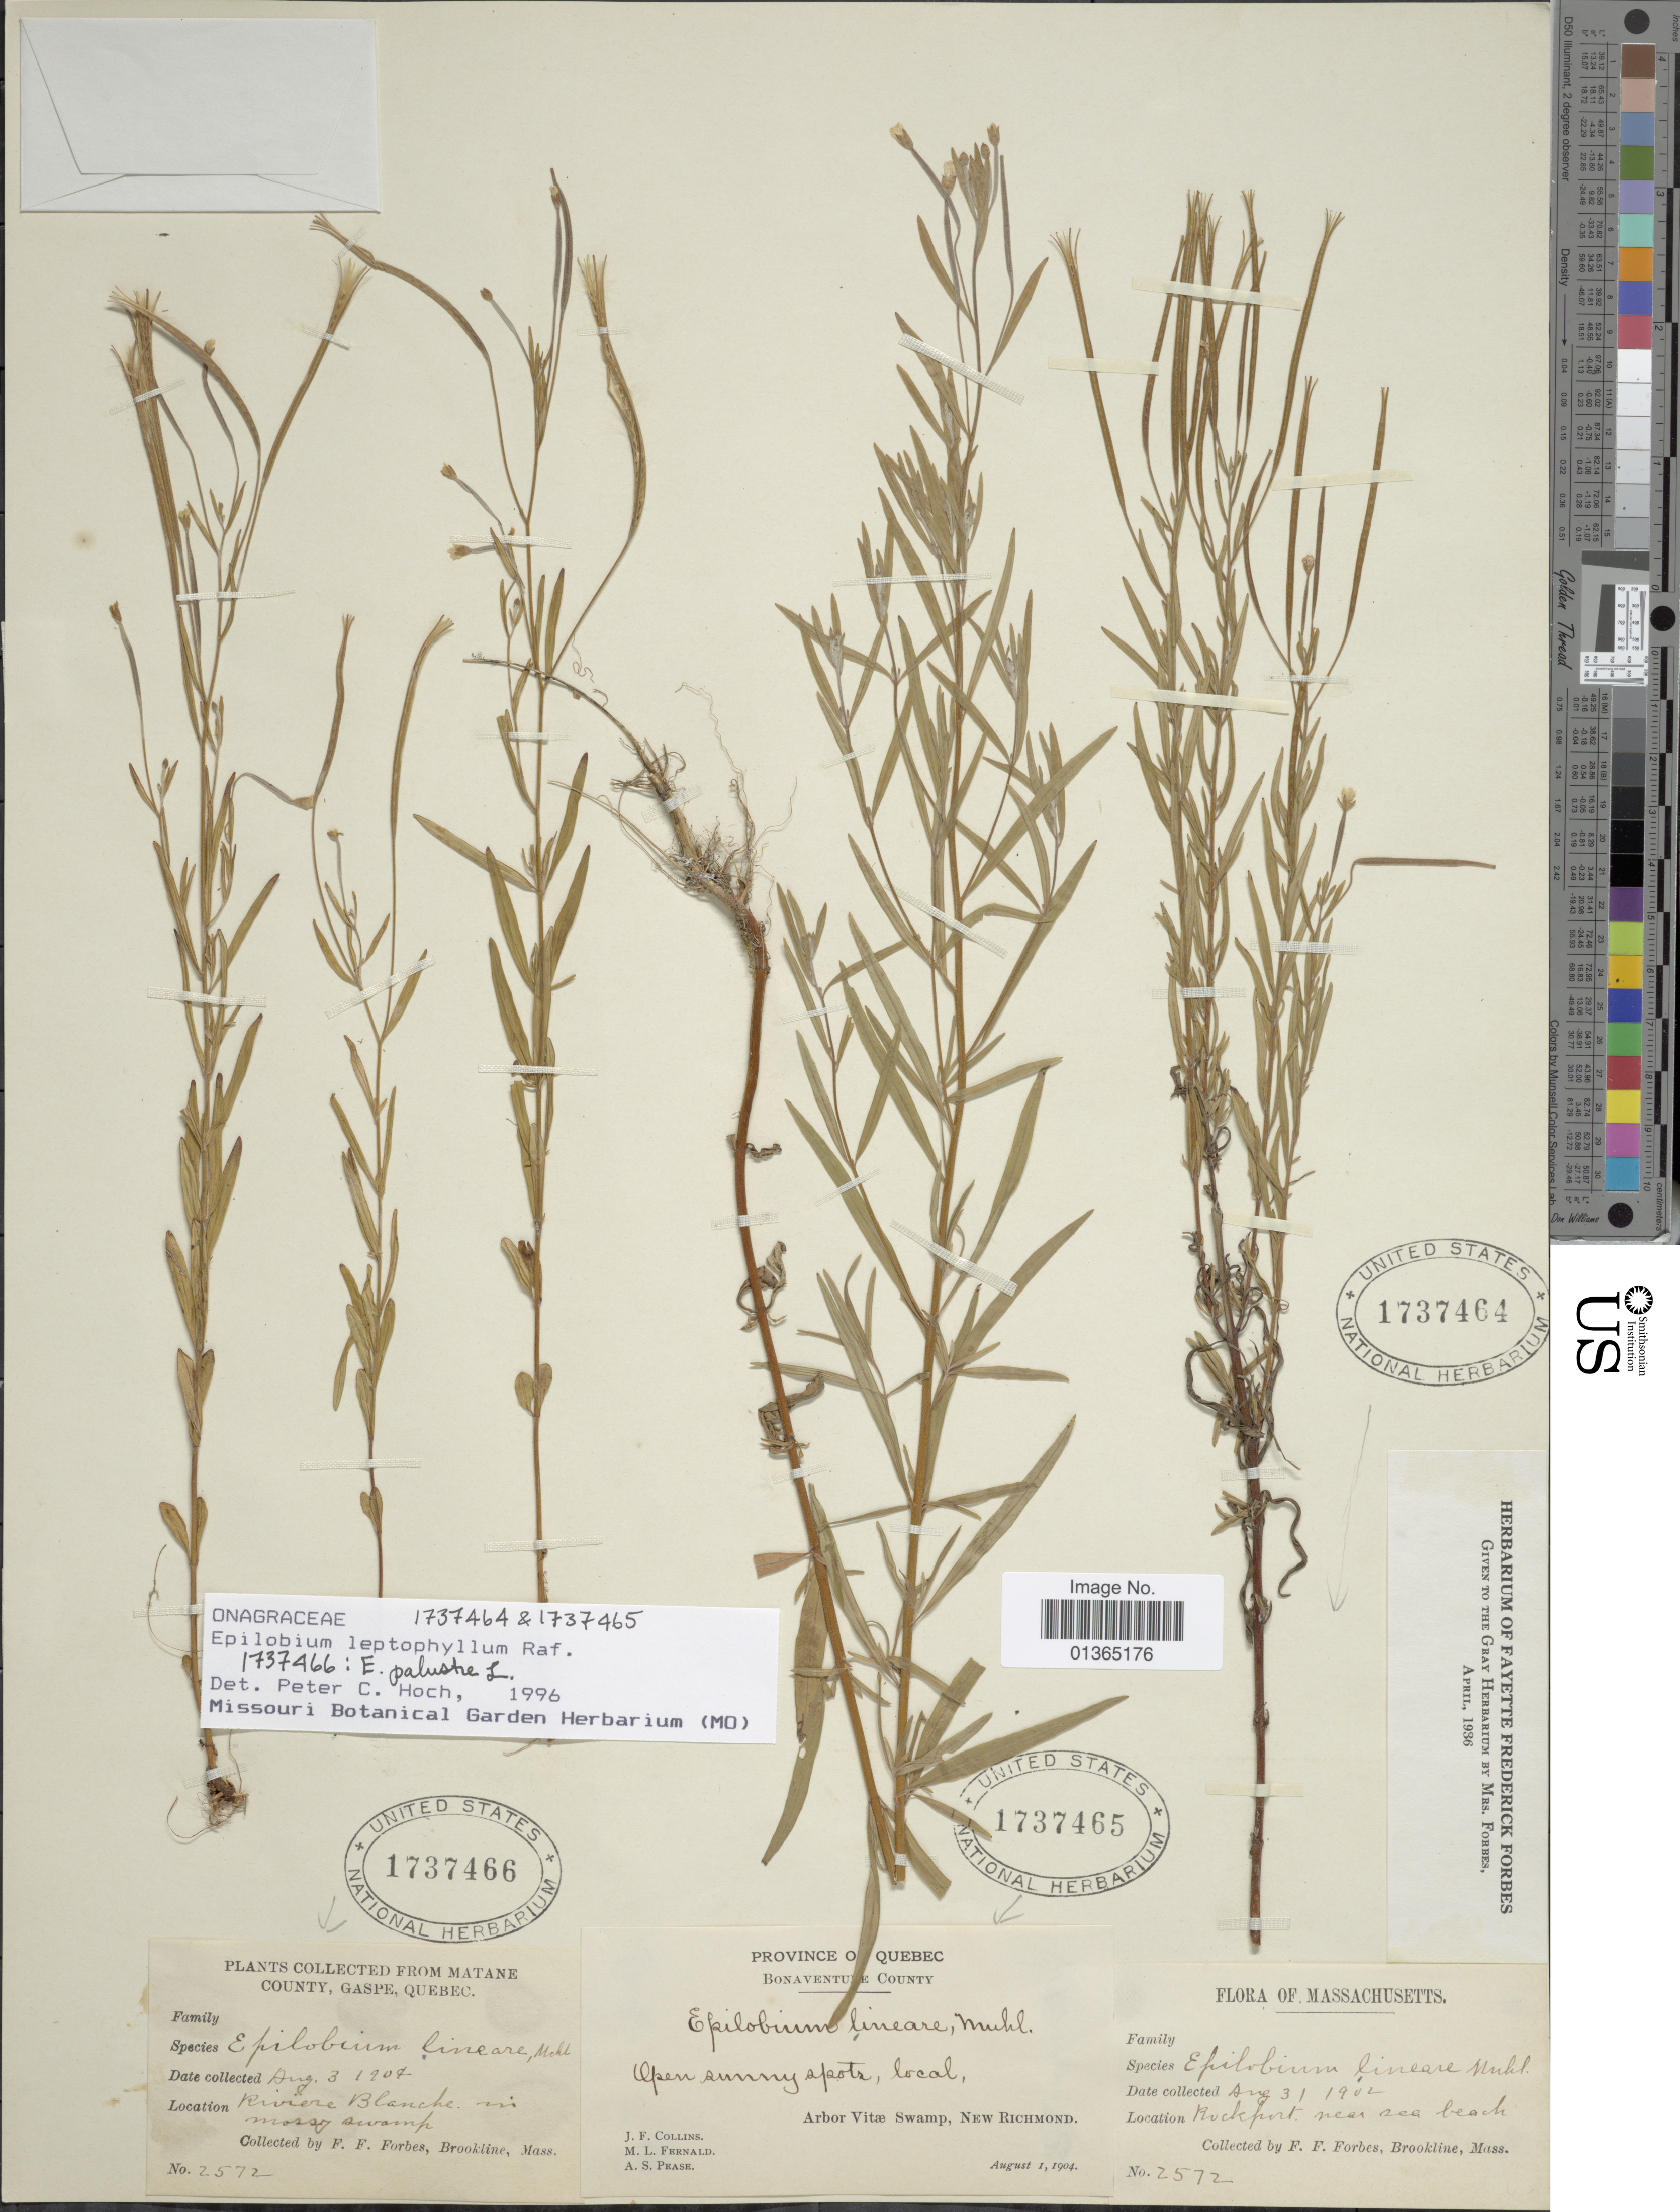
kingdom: Plantae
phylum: Tracheophyta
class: Magnoliopsida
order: Myrtales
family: Onagraceae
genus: Epilobium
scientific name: Epilobium leptophyllum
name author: Raf.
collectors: F. Forbes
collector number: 2572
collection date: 1909-08-03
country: Canada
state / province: Quebec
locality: From Matane County, Gaspe. Riviere Blanche in mossy swamp.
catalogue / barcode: US 1737466-3